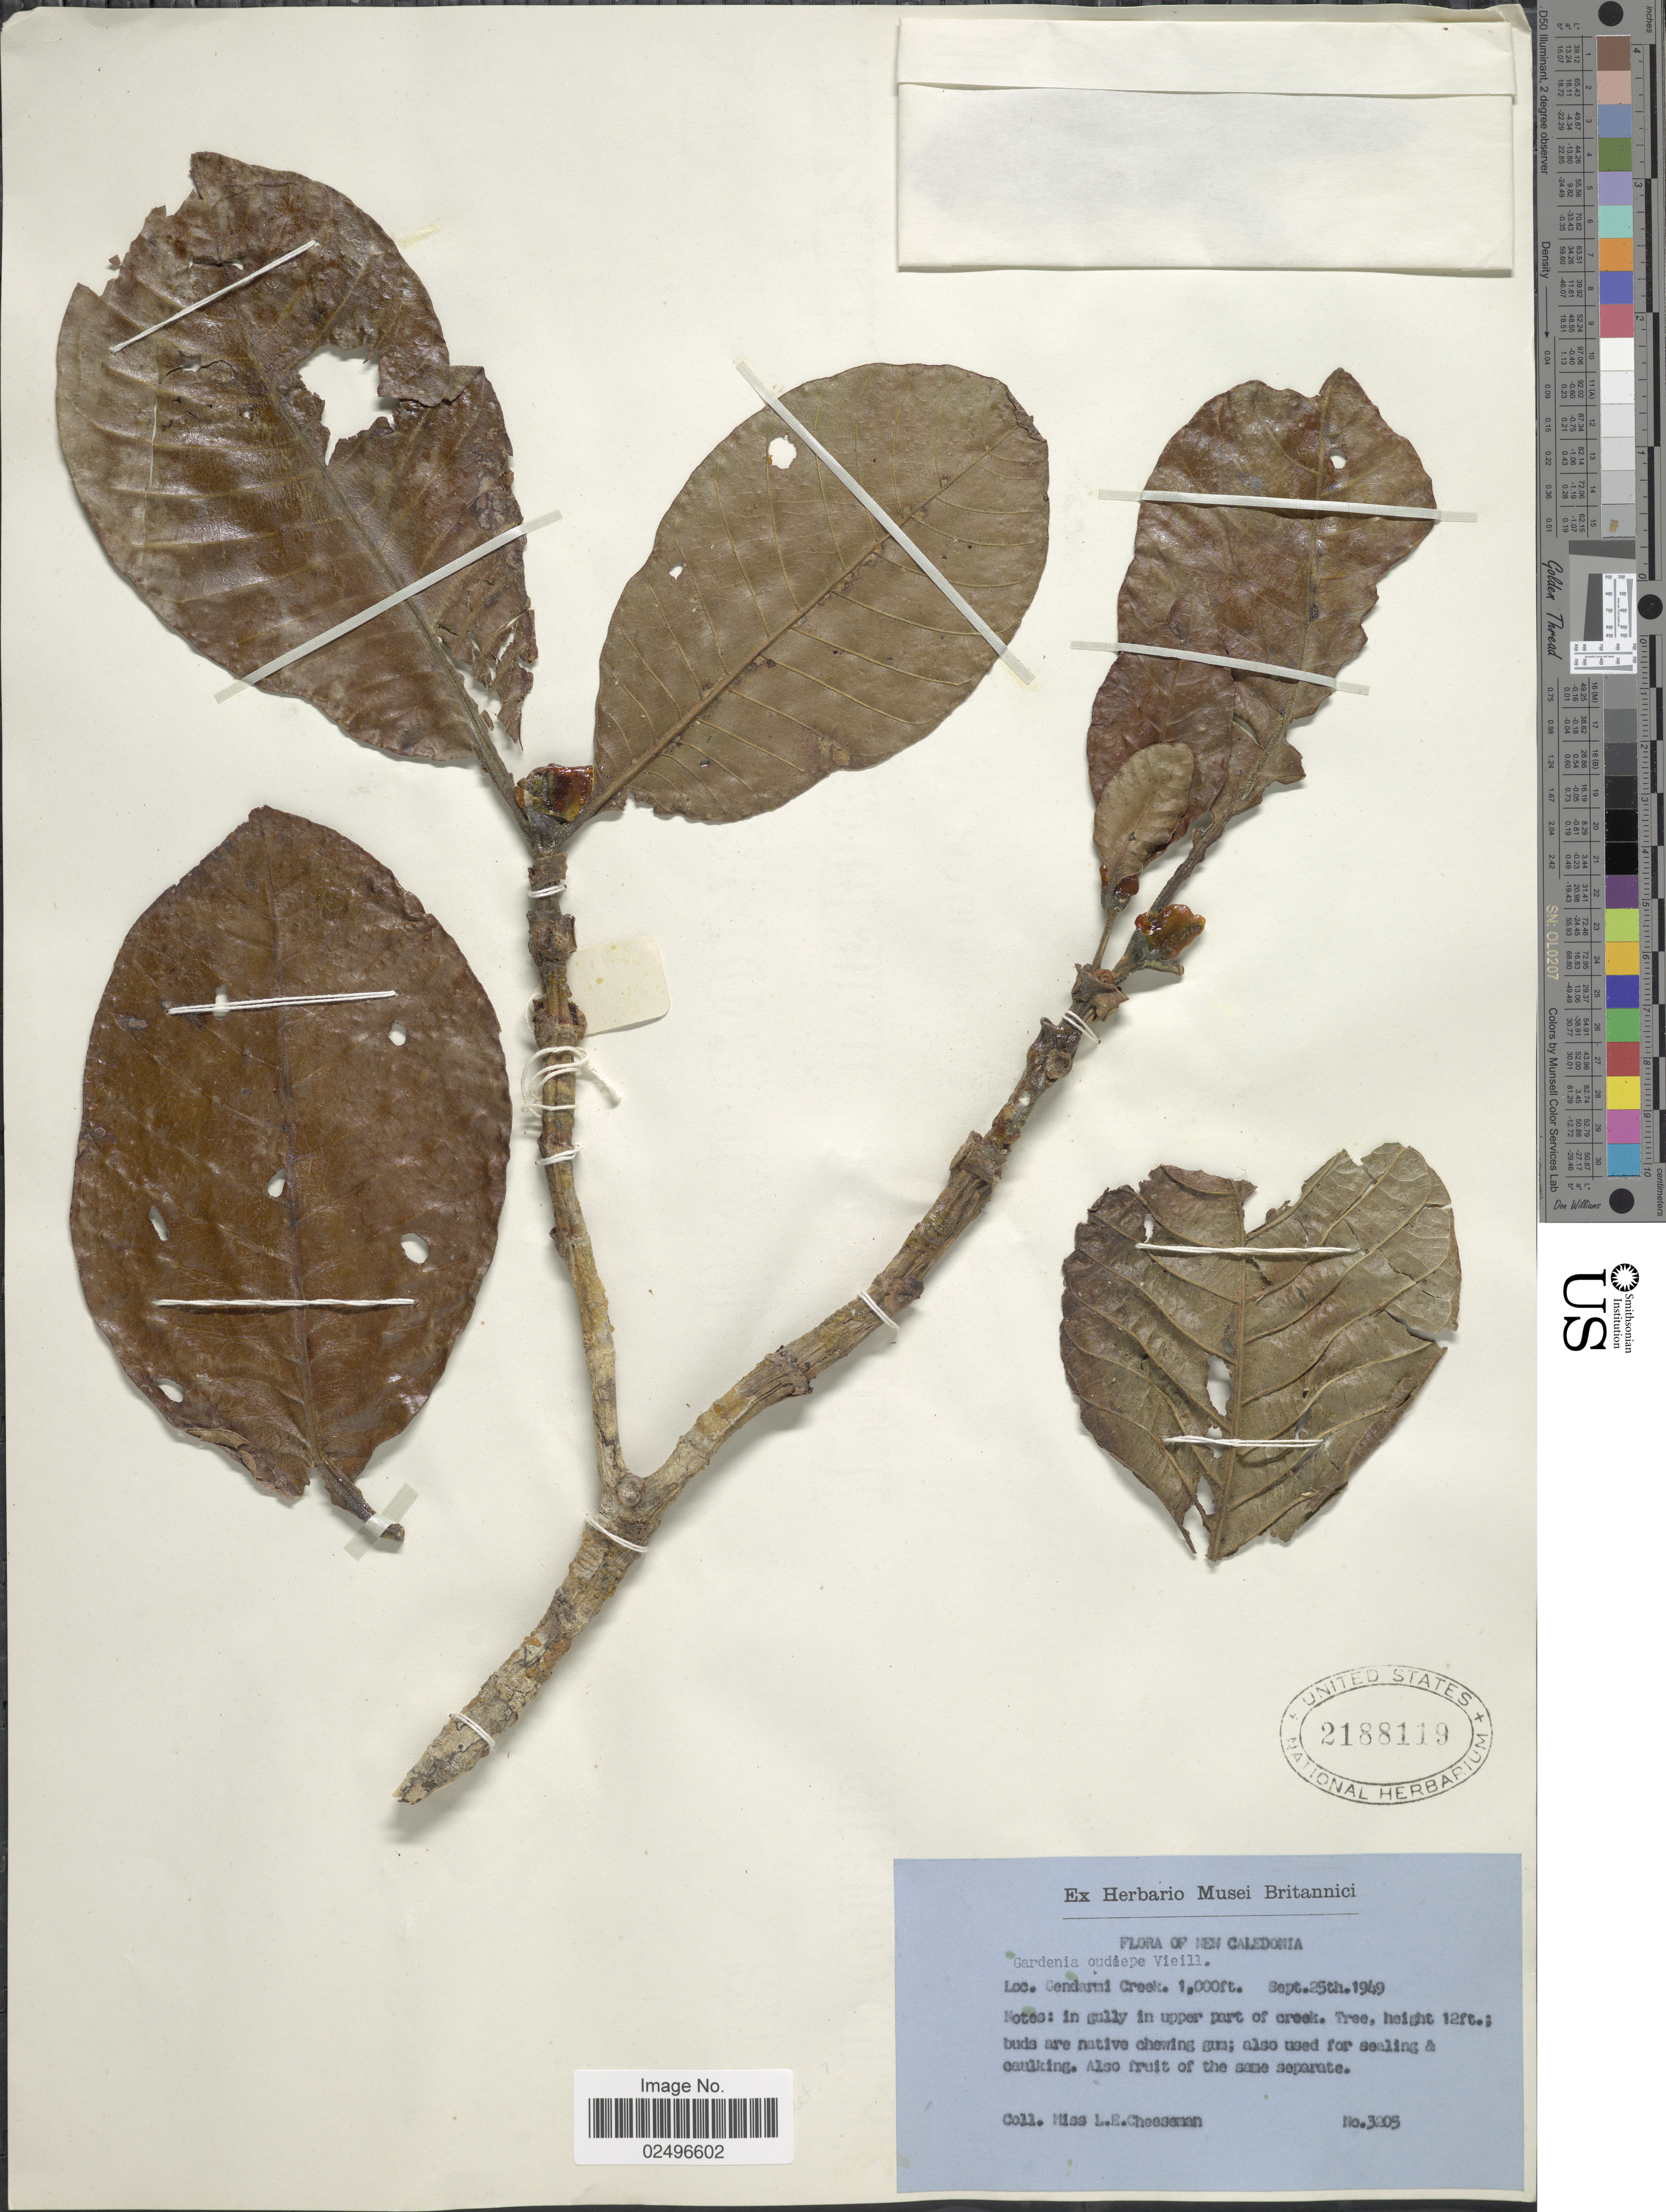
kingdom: Plantae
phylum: Tracheophyta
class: Magnoliopsida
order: Gentianales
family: Rubiaceae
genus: Gardenia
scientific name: Gardenia sp.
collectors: L. Cheeseman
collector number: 3205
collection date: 1949-09-25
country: New Caledonia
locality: Cendarmi [interpreted] Creek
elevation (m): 305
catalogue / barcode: US 2188119